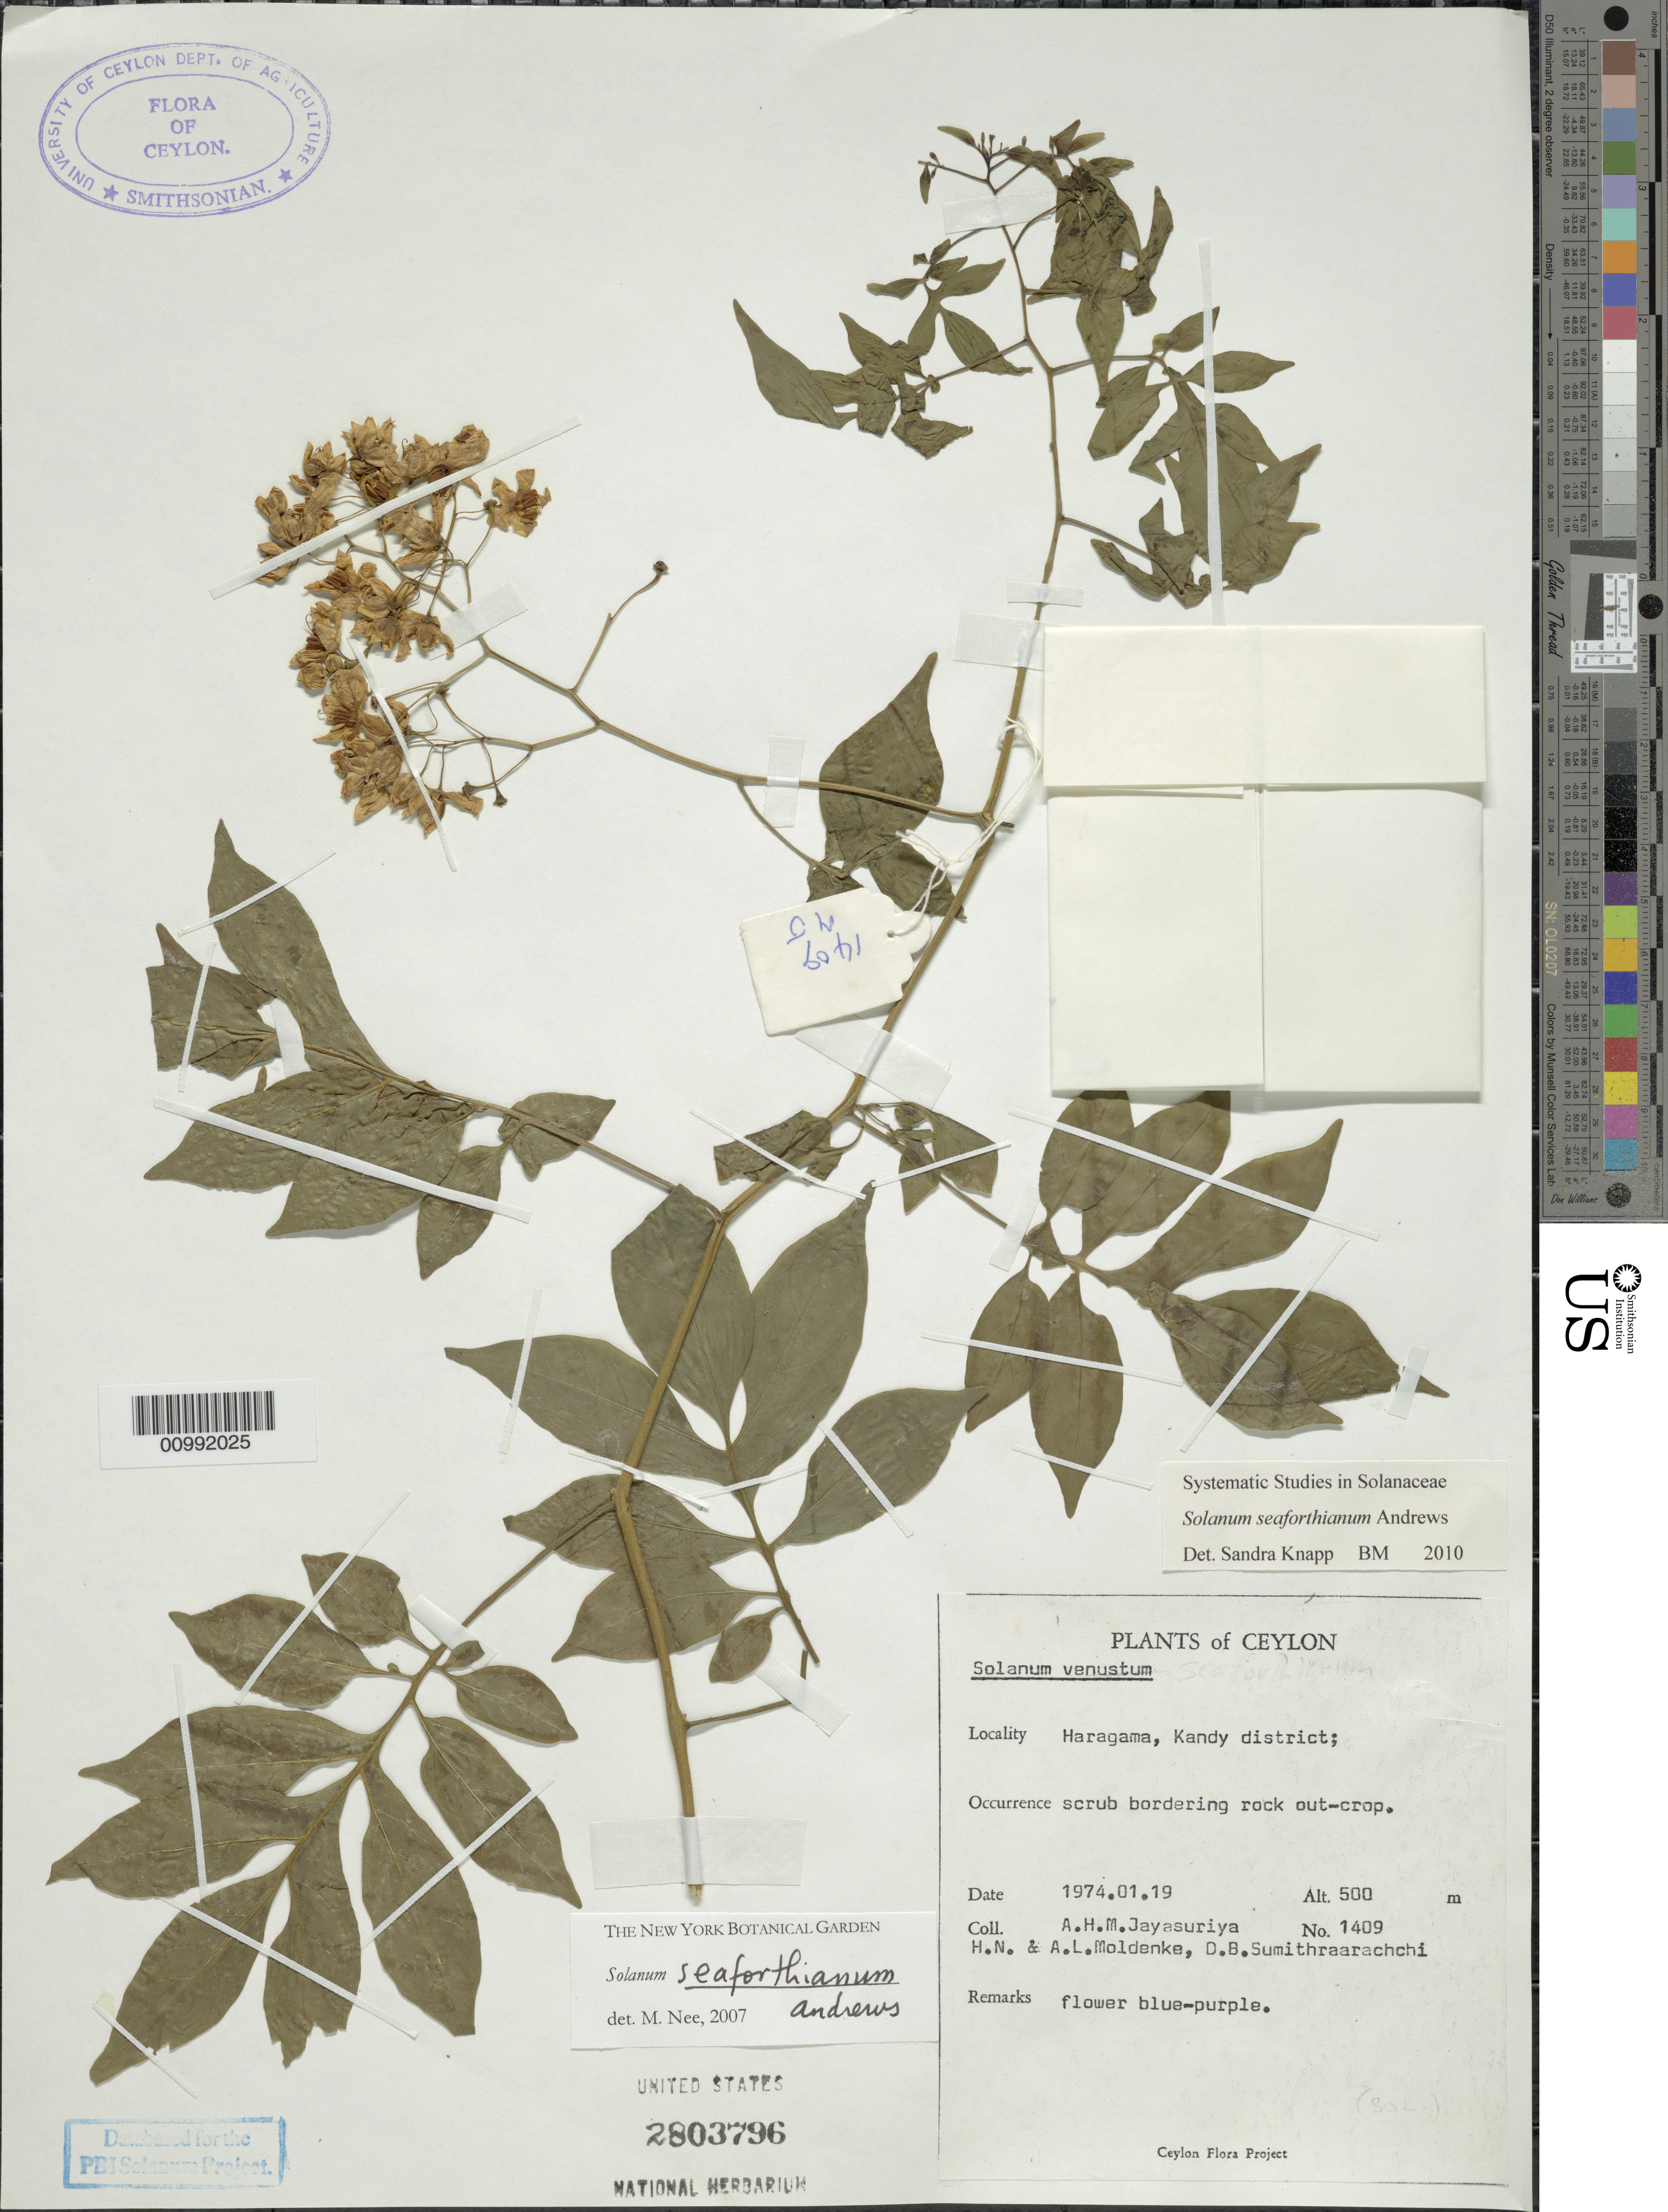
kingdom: Plantae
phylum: Tracheophyta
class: Magnoliopsida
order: Solanales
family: Solanaceae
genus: Solanum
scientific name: Solanum seaforthianum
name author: Andrews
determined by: Knapp, S. D.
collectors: A. H. Jayasuriya, H. N. Moldenke, A. L. Moldenke & D. B. Sumithraarachchi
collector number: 1409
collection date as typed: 19 Jan 1974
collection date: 1974-01-19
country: Sri Lanka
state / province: Central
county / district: Kandy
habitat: scrub bordering rock outcrop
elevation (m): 500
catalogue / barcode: US 2803796